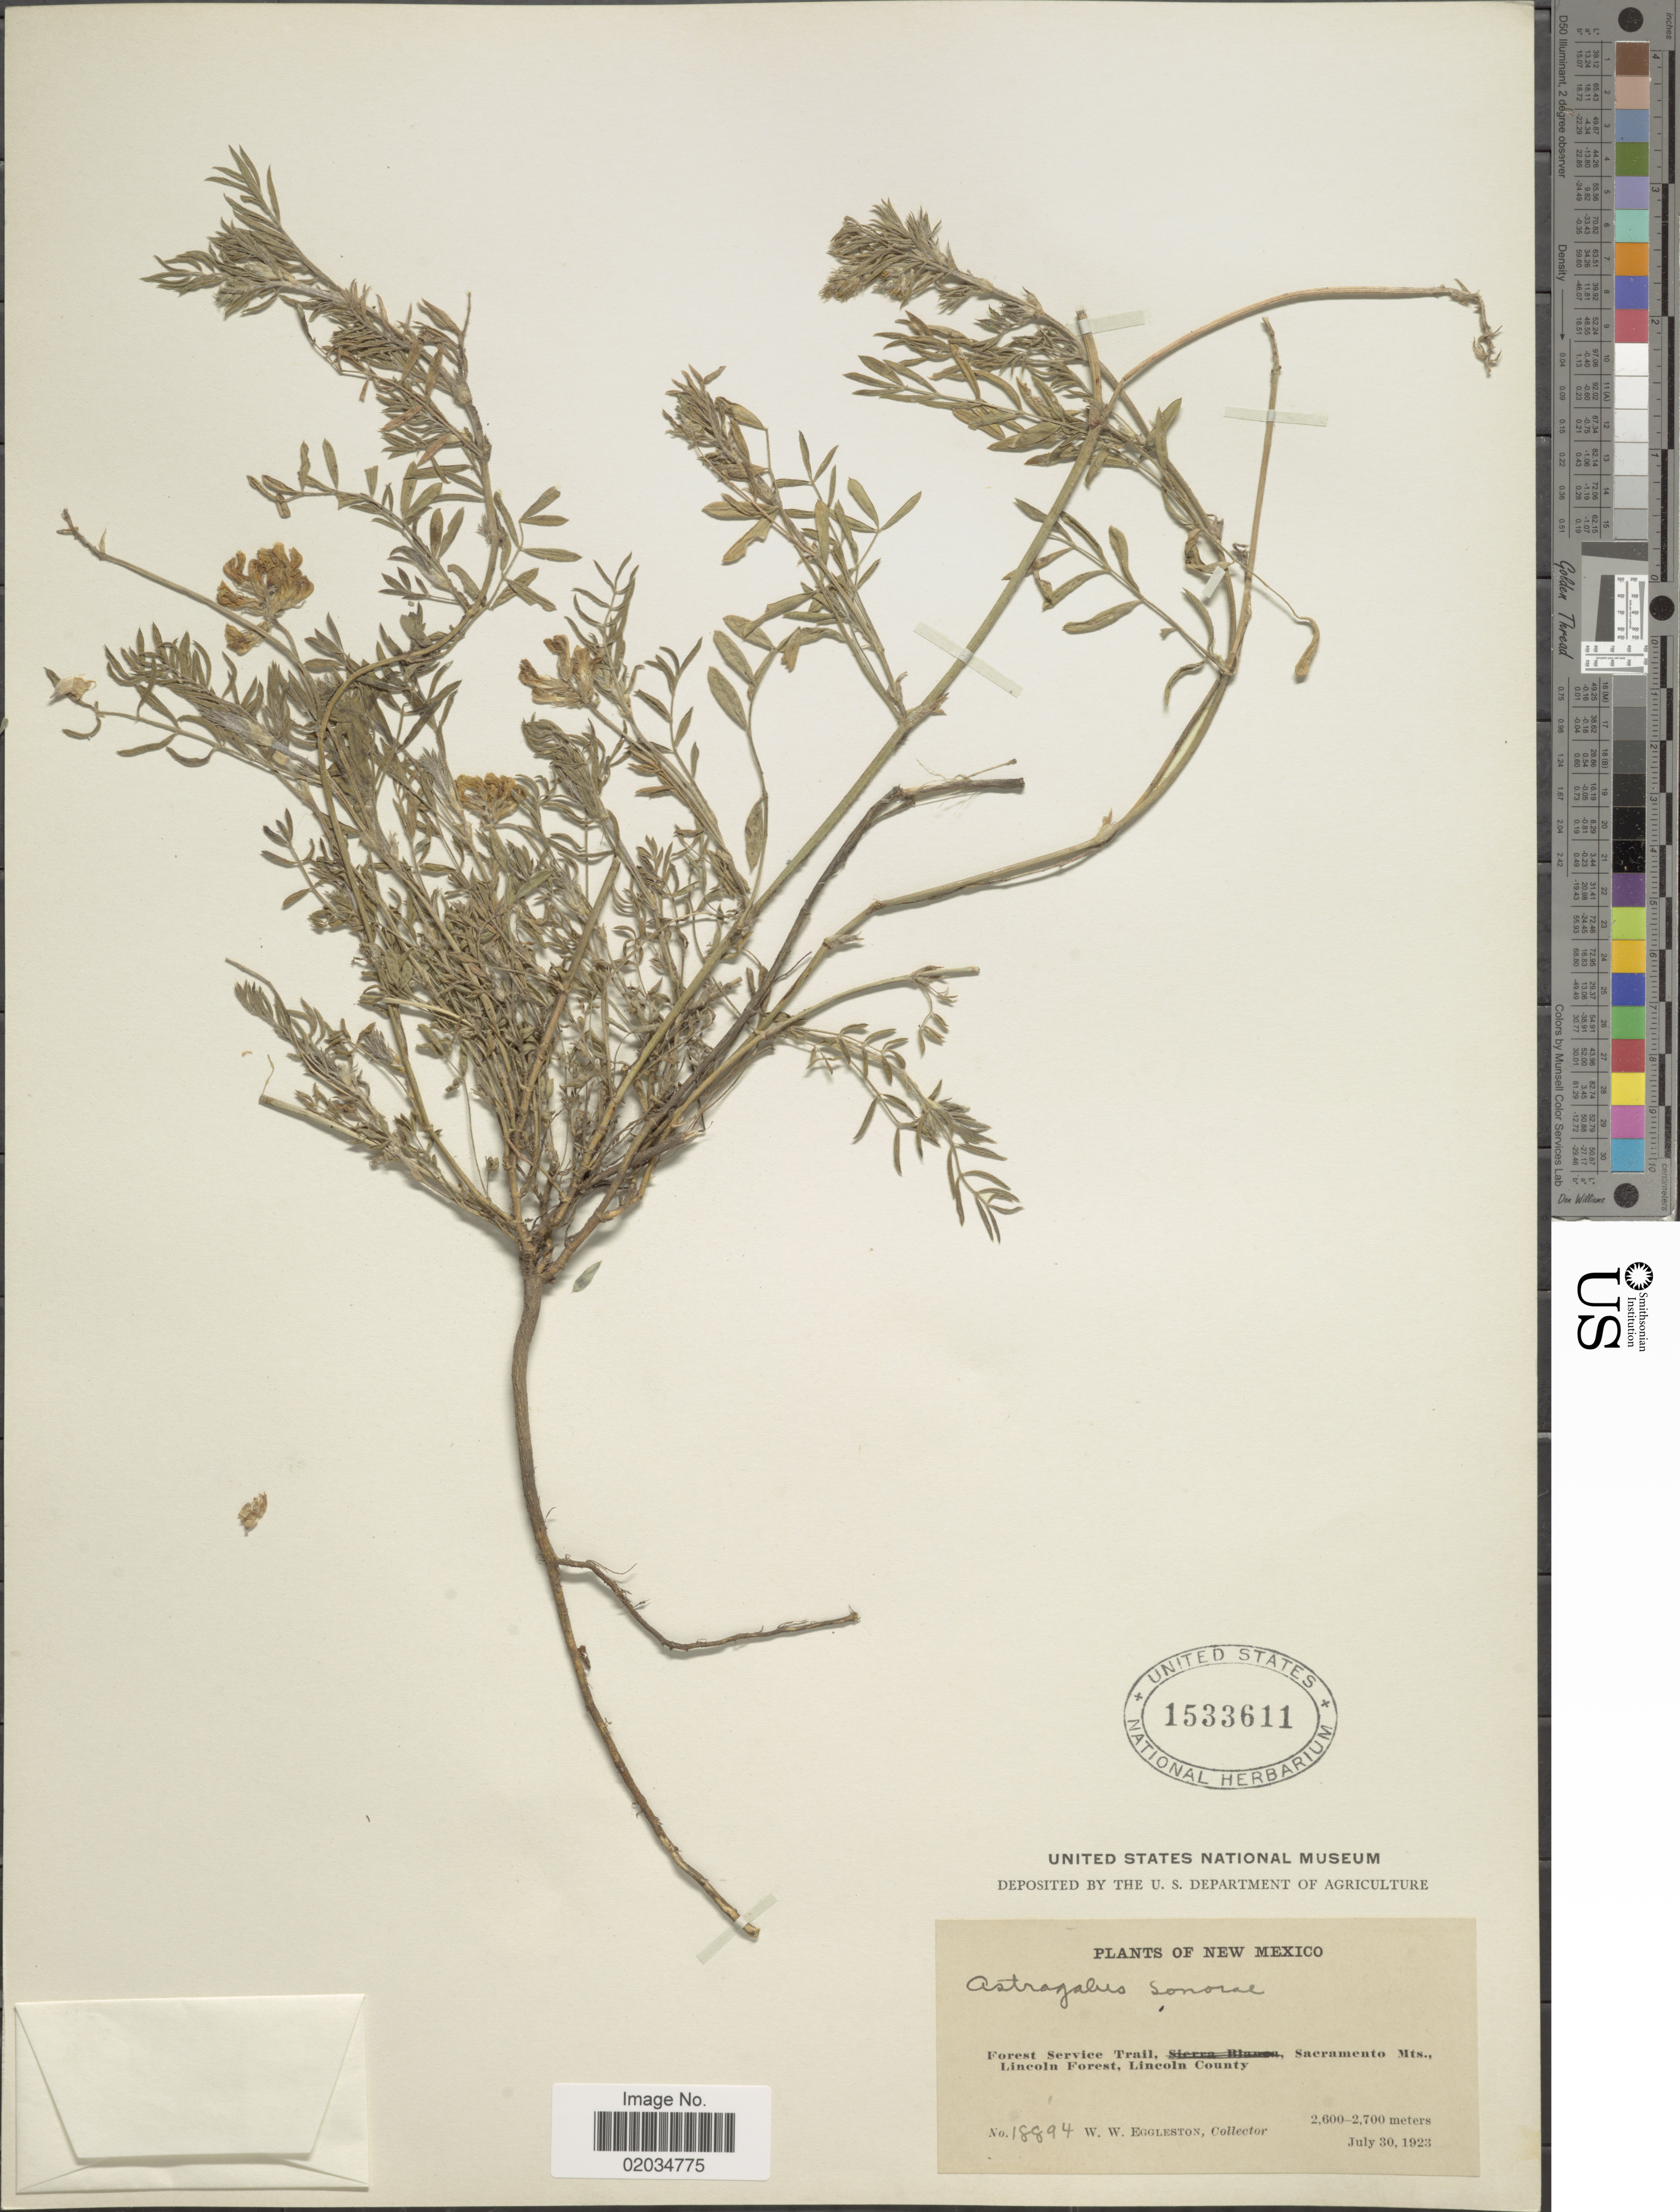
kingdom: Plantae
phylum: Tracheophyta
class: Magnoliopsida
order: Fabales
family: Fabaceae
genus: Astragalus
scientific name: Astragalus sonorae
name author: A. Gray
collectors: W. W. Eggleston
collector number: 18894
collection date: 1923-07-30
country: United States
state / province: New Mexico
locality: Forest Service Trail, Sacramento Mts., Lincoln Forest, Lincoln County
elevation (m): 2600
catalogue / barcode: US 1533611